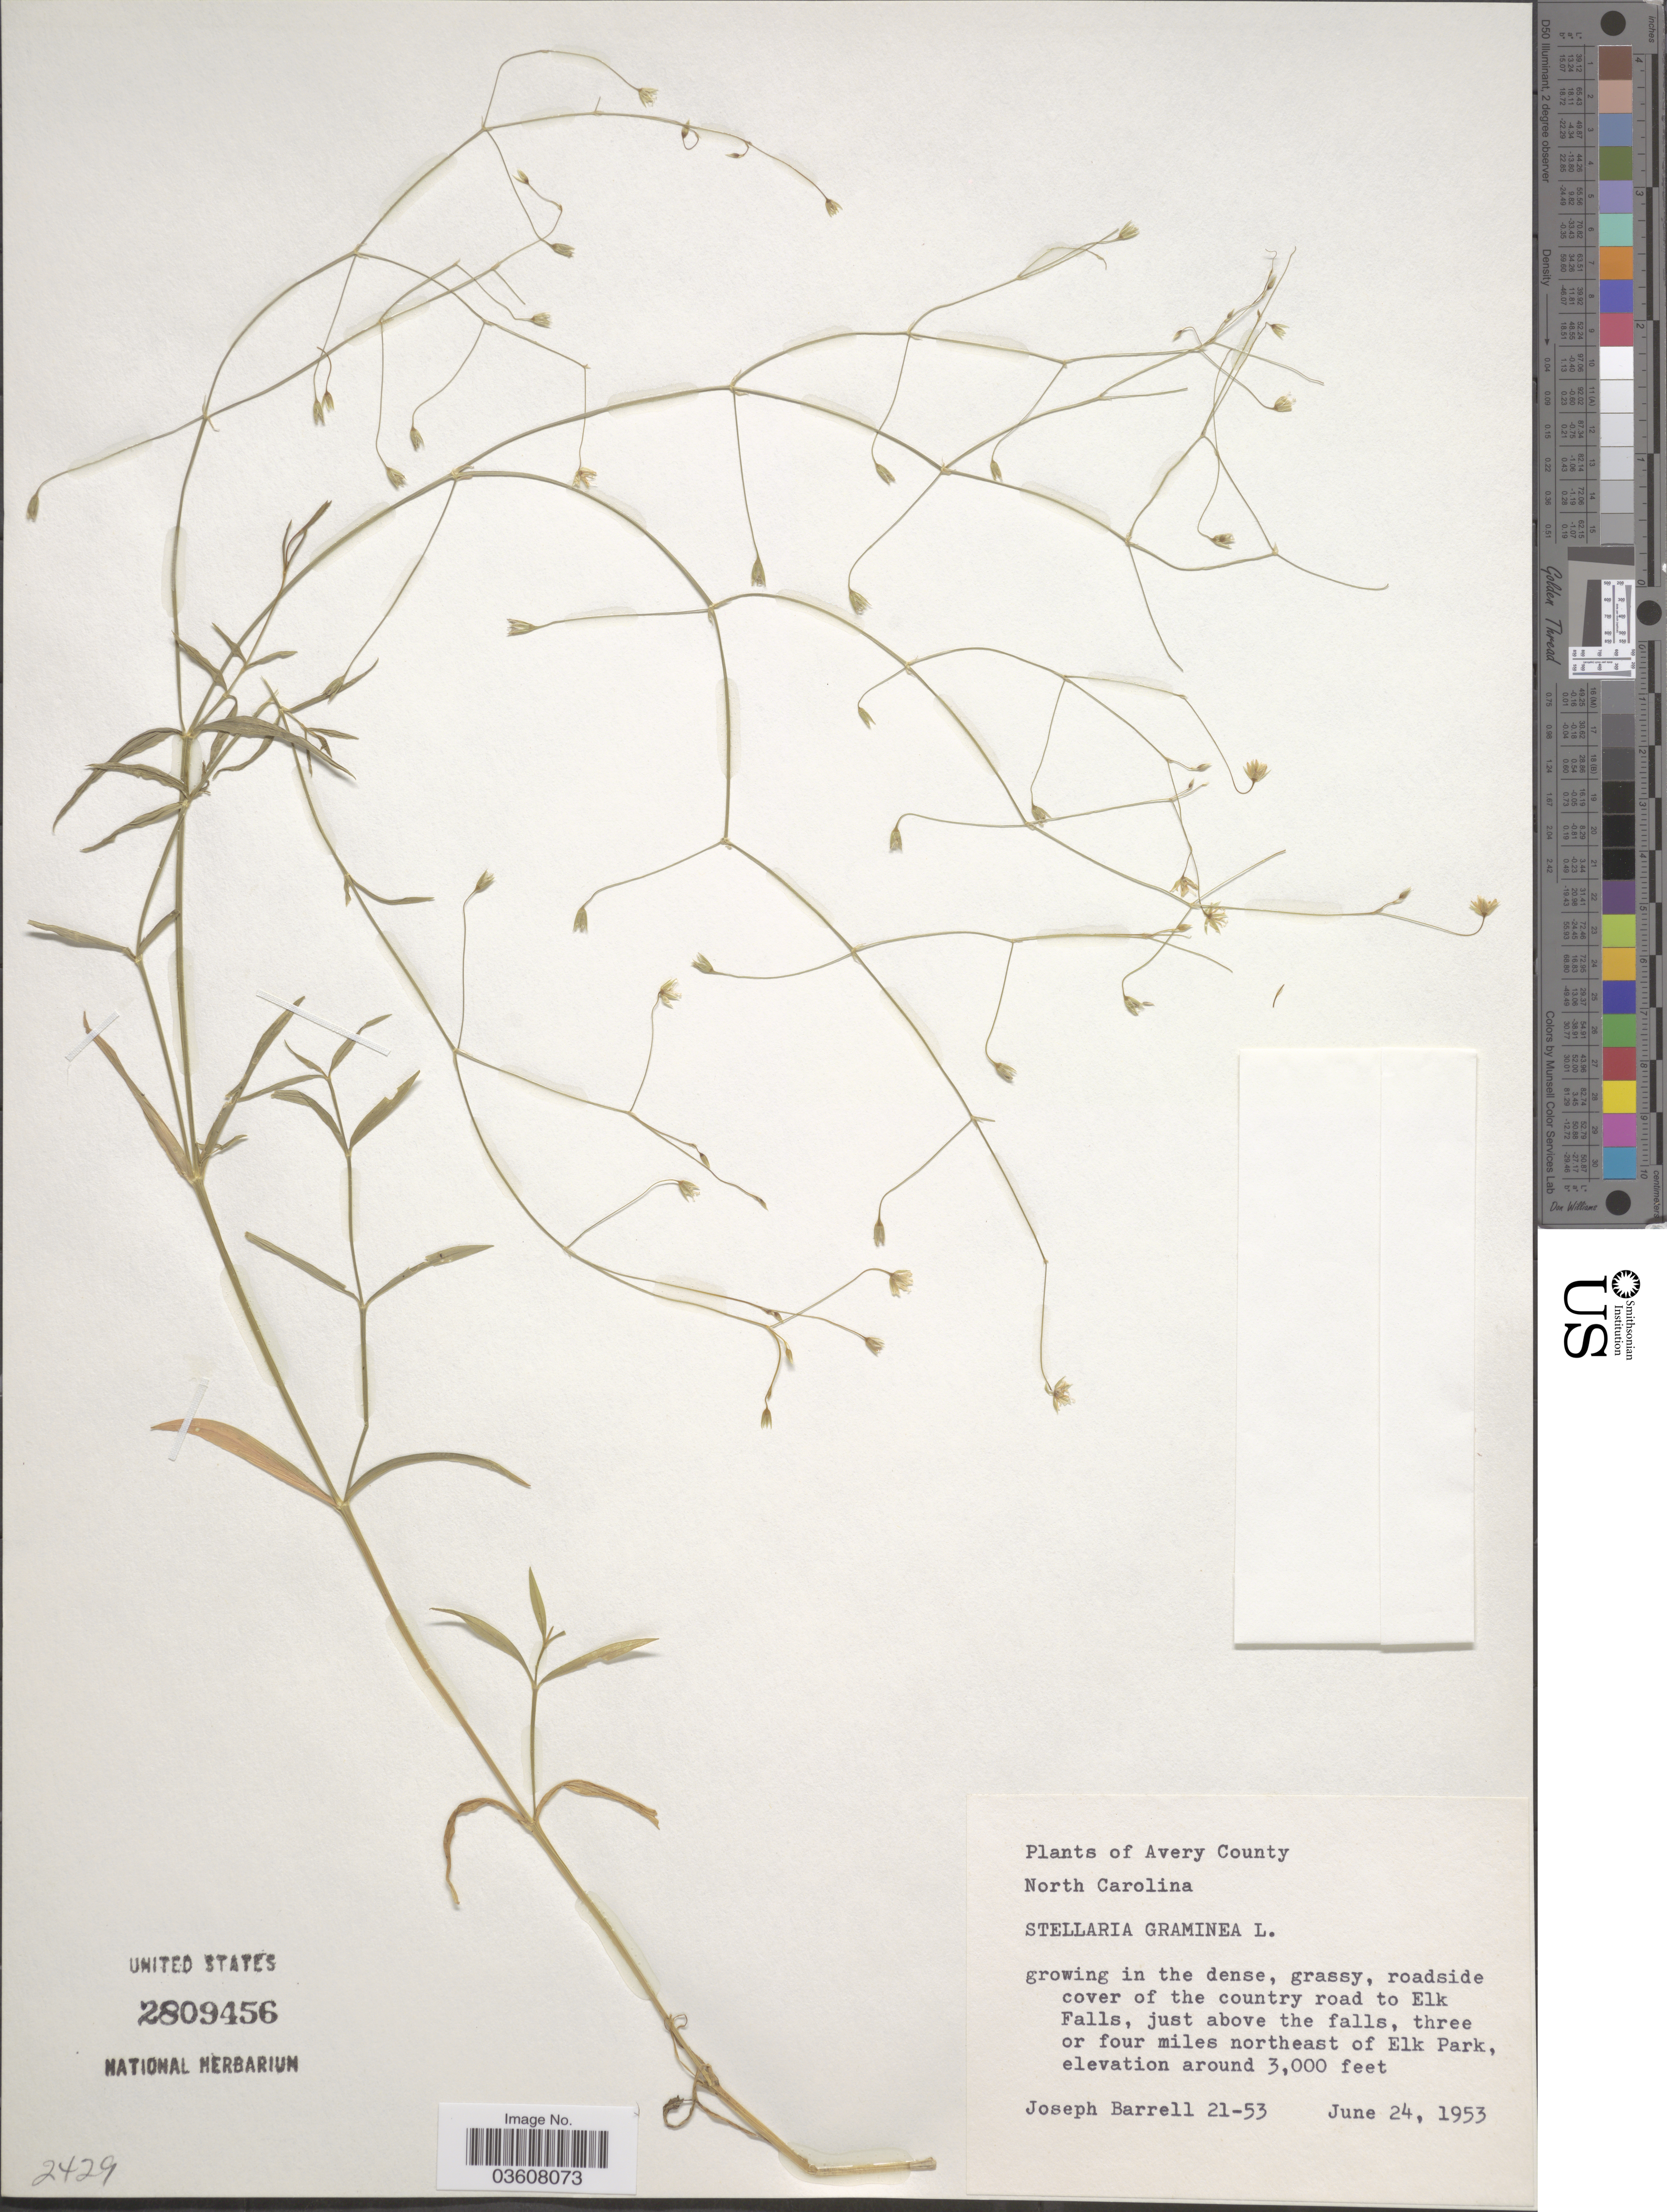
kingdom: Plantae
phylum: Tracheophyta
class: Magnoliopsida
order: Caryophyllales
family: Caryophyllaceae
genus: Stellaria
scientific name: Stellaria graminea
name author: L.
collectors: J. Barrell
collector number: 21-53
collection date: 1953-06-24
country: United States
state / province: North Carolina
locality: Avery County. Roadside cover of the country road to Elk Falls, just above the falls, three or four miles northeast of Elk Park.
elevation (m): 914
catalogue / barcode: US 2809456